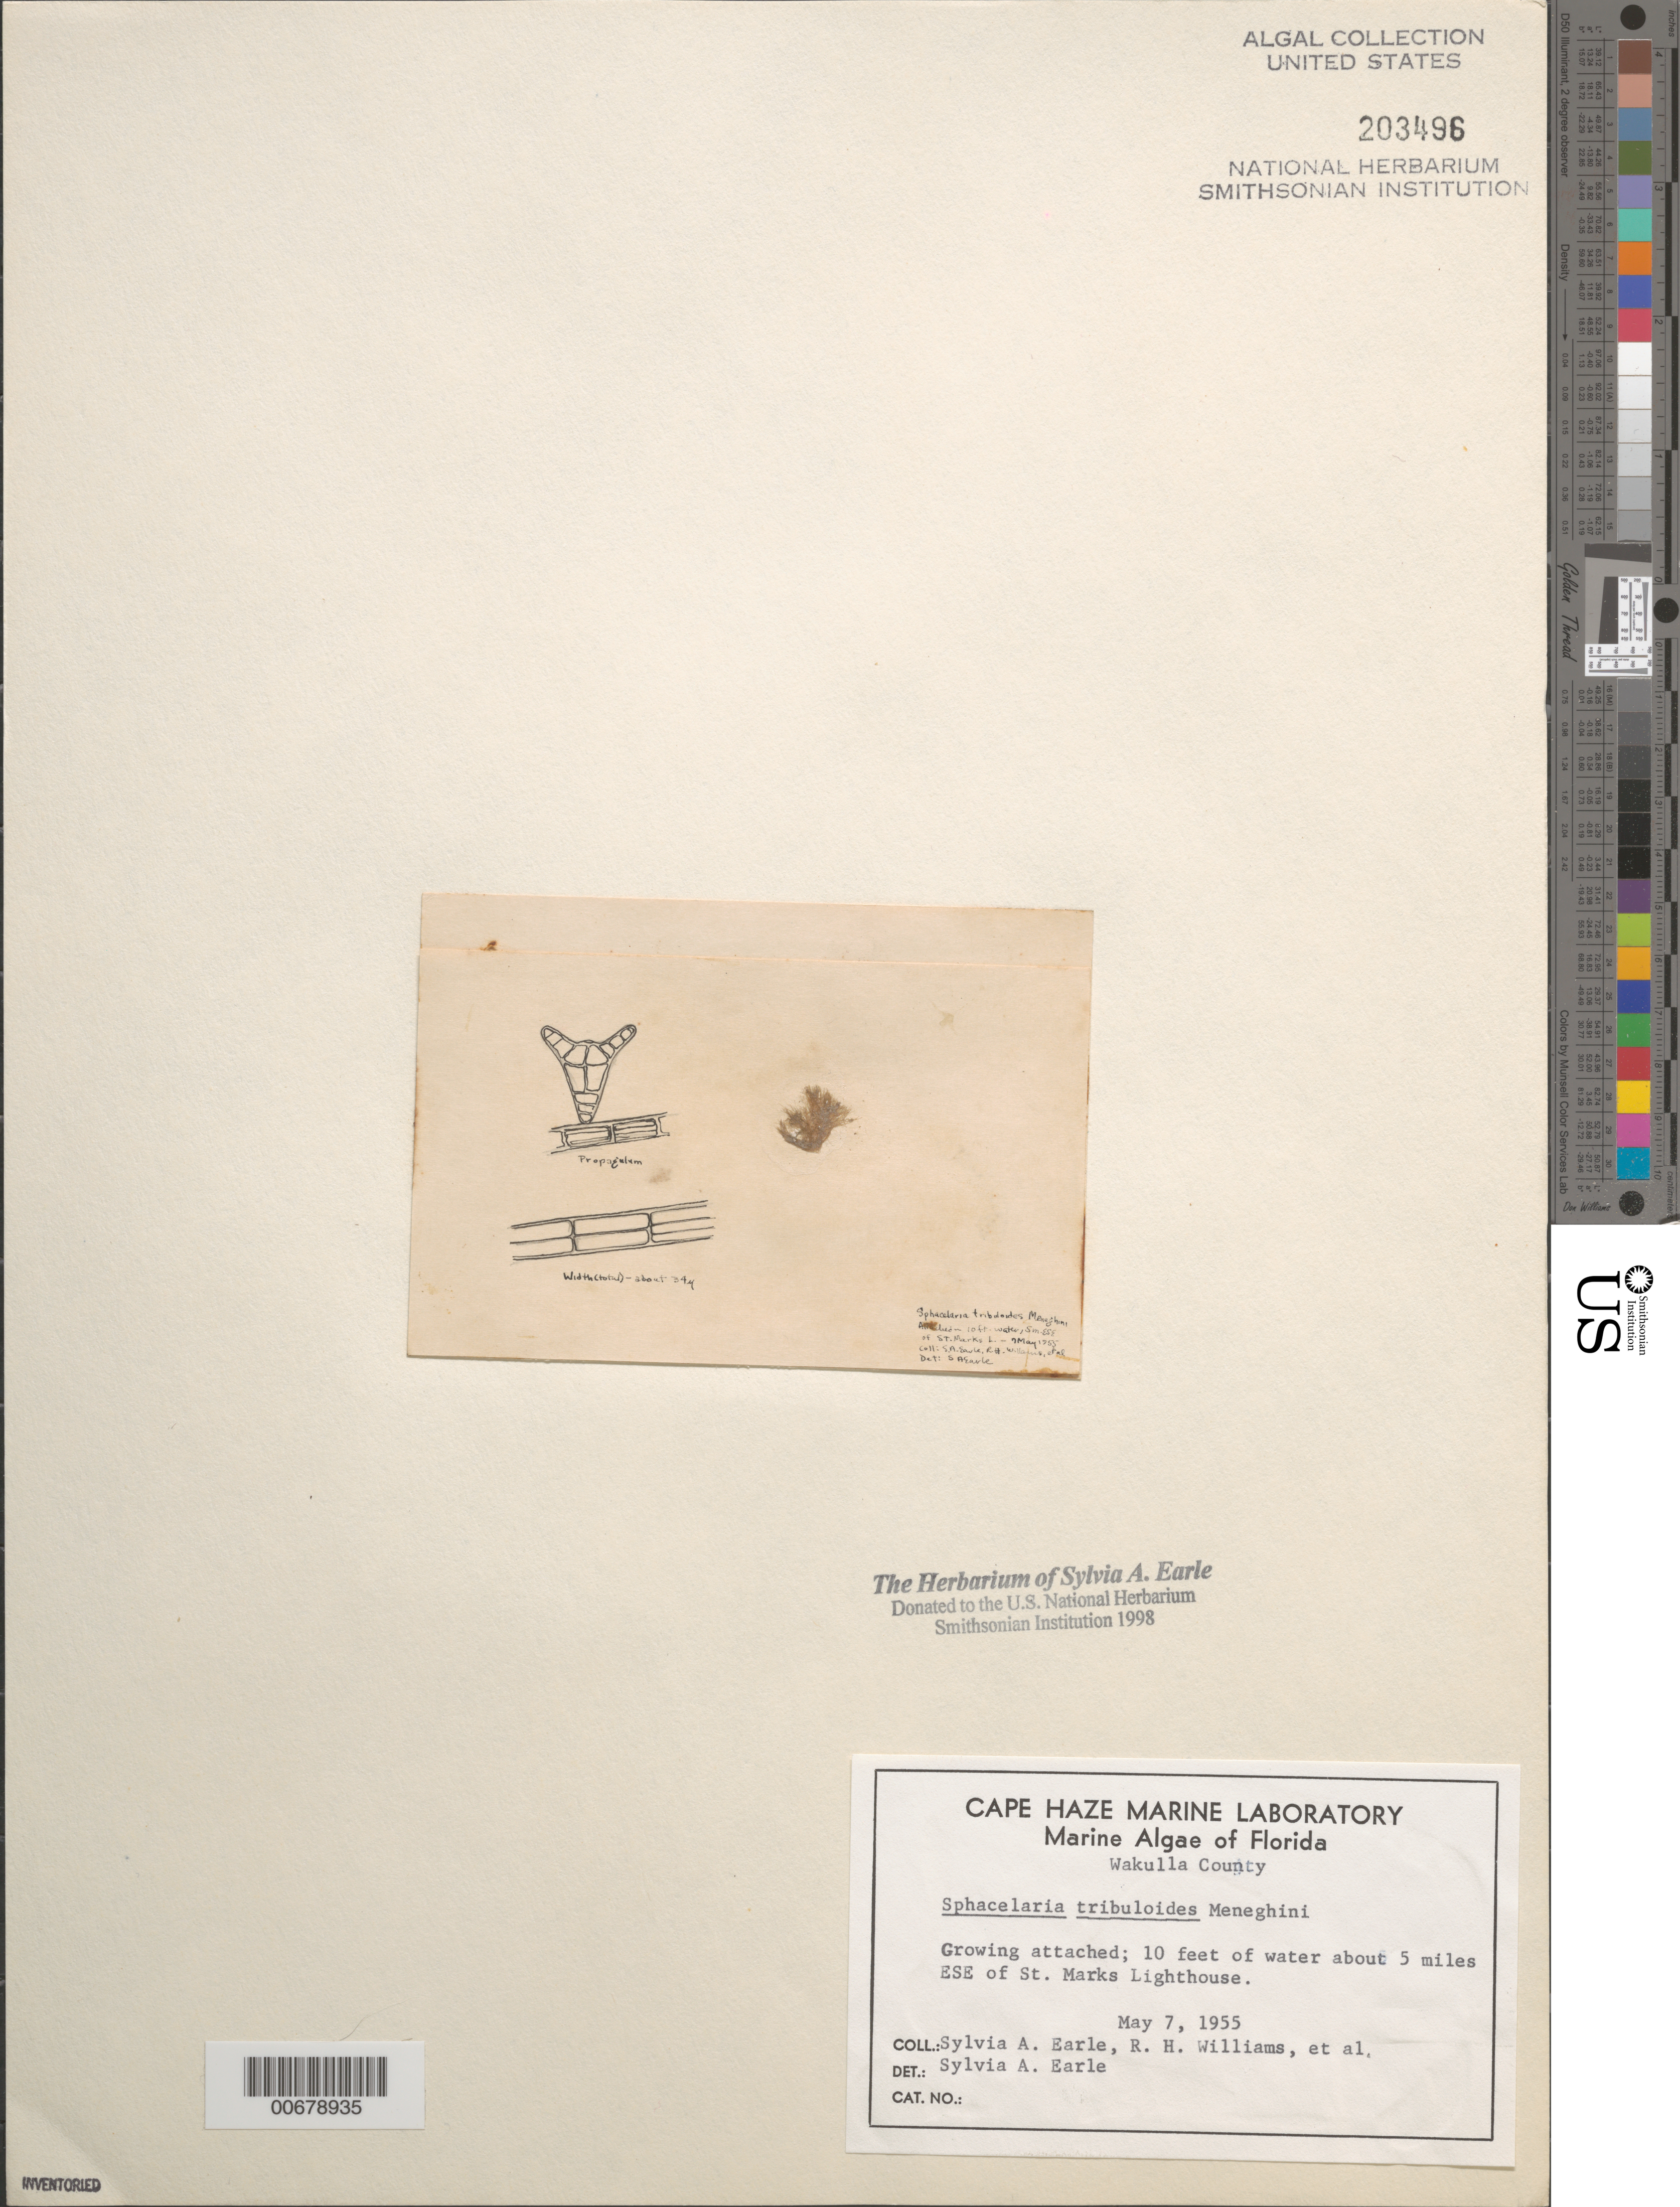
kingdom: Chromista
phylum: Ochrophyta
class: Phaeophyceae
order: Sphacelariales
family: Sphacelariaceae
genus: Sphacelaria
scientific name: Sphacelaria tribuloides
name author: Menegh.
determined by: Earle, S. A.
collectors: S. A. Earle, R. H. Williams & et al.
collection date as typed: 07 May 1955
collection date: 1955-05-07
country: United States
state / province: Florida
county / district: Wakulla County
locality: Gulf of Mexico, 5 miles east southeast of St. Marks Lighthouse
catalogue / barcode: US 203496